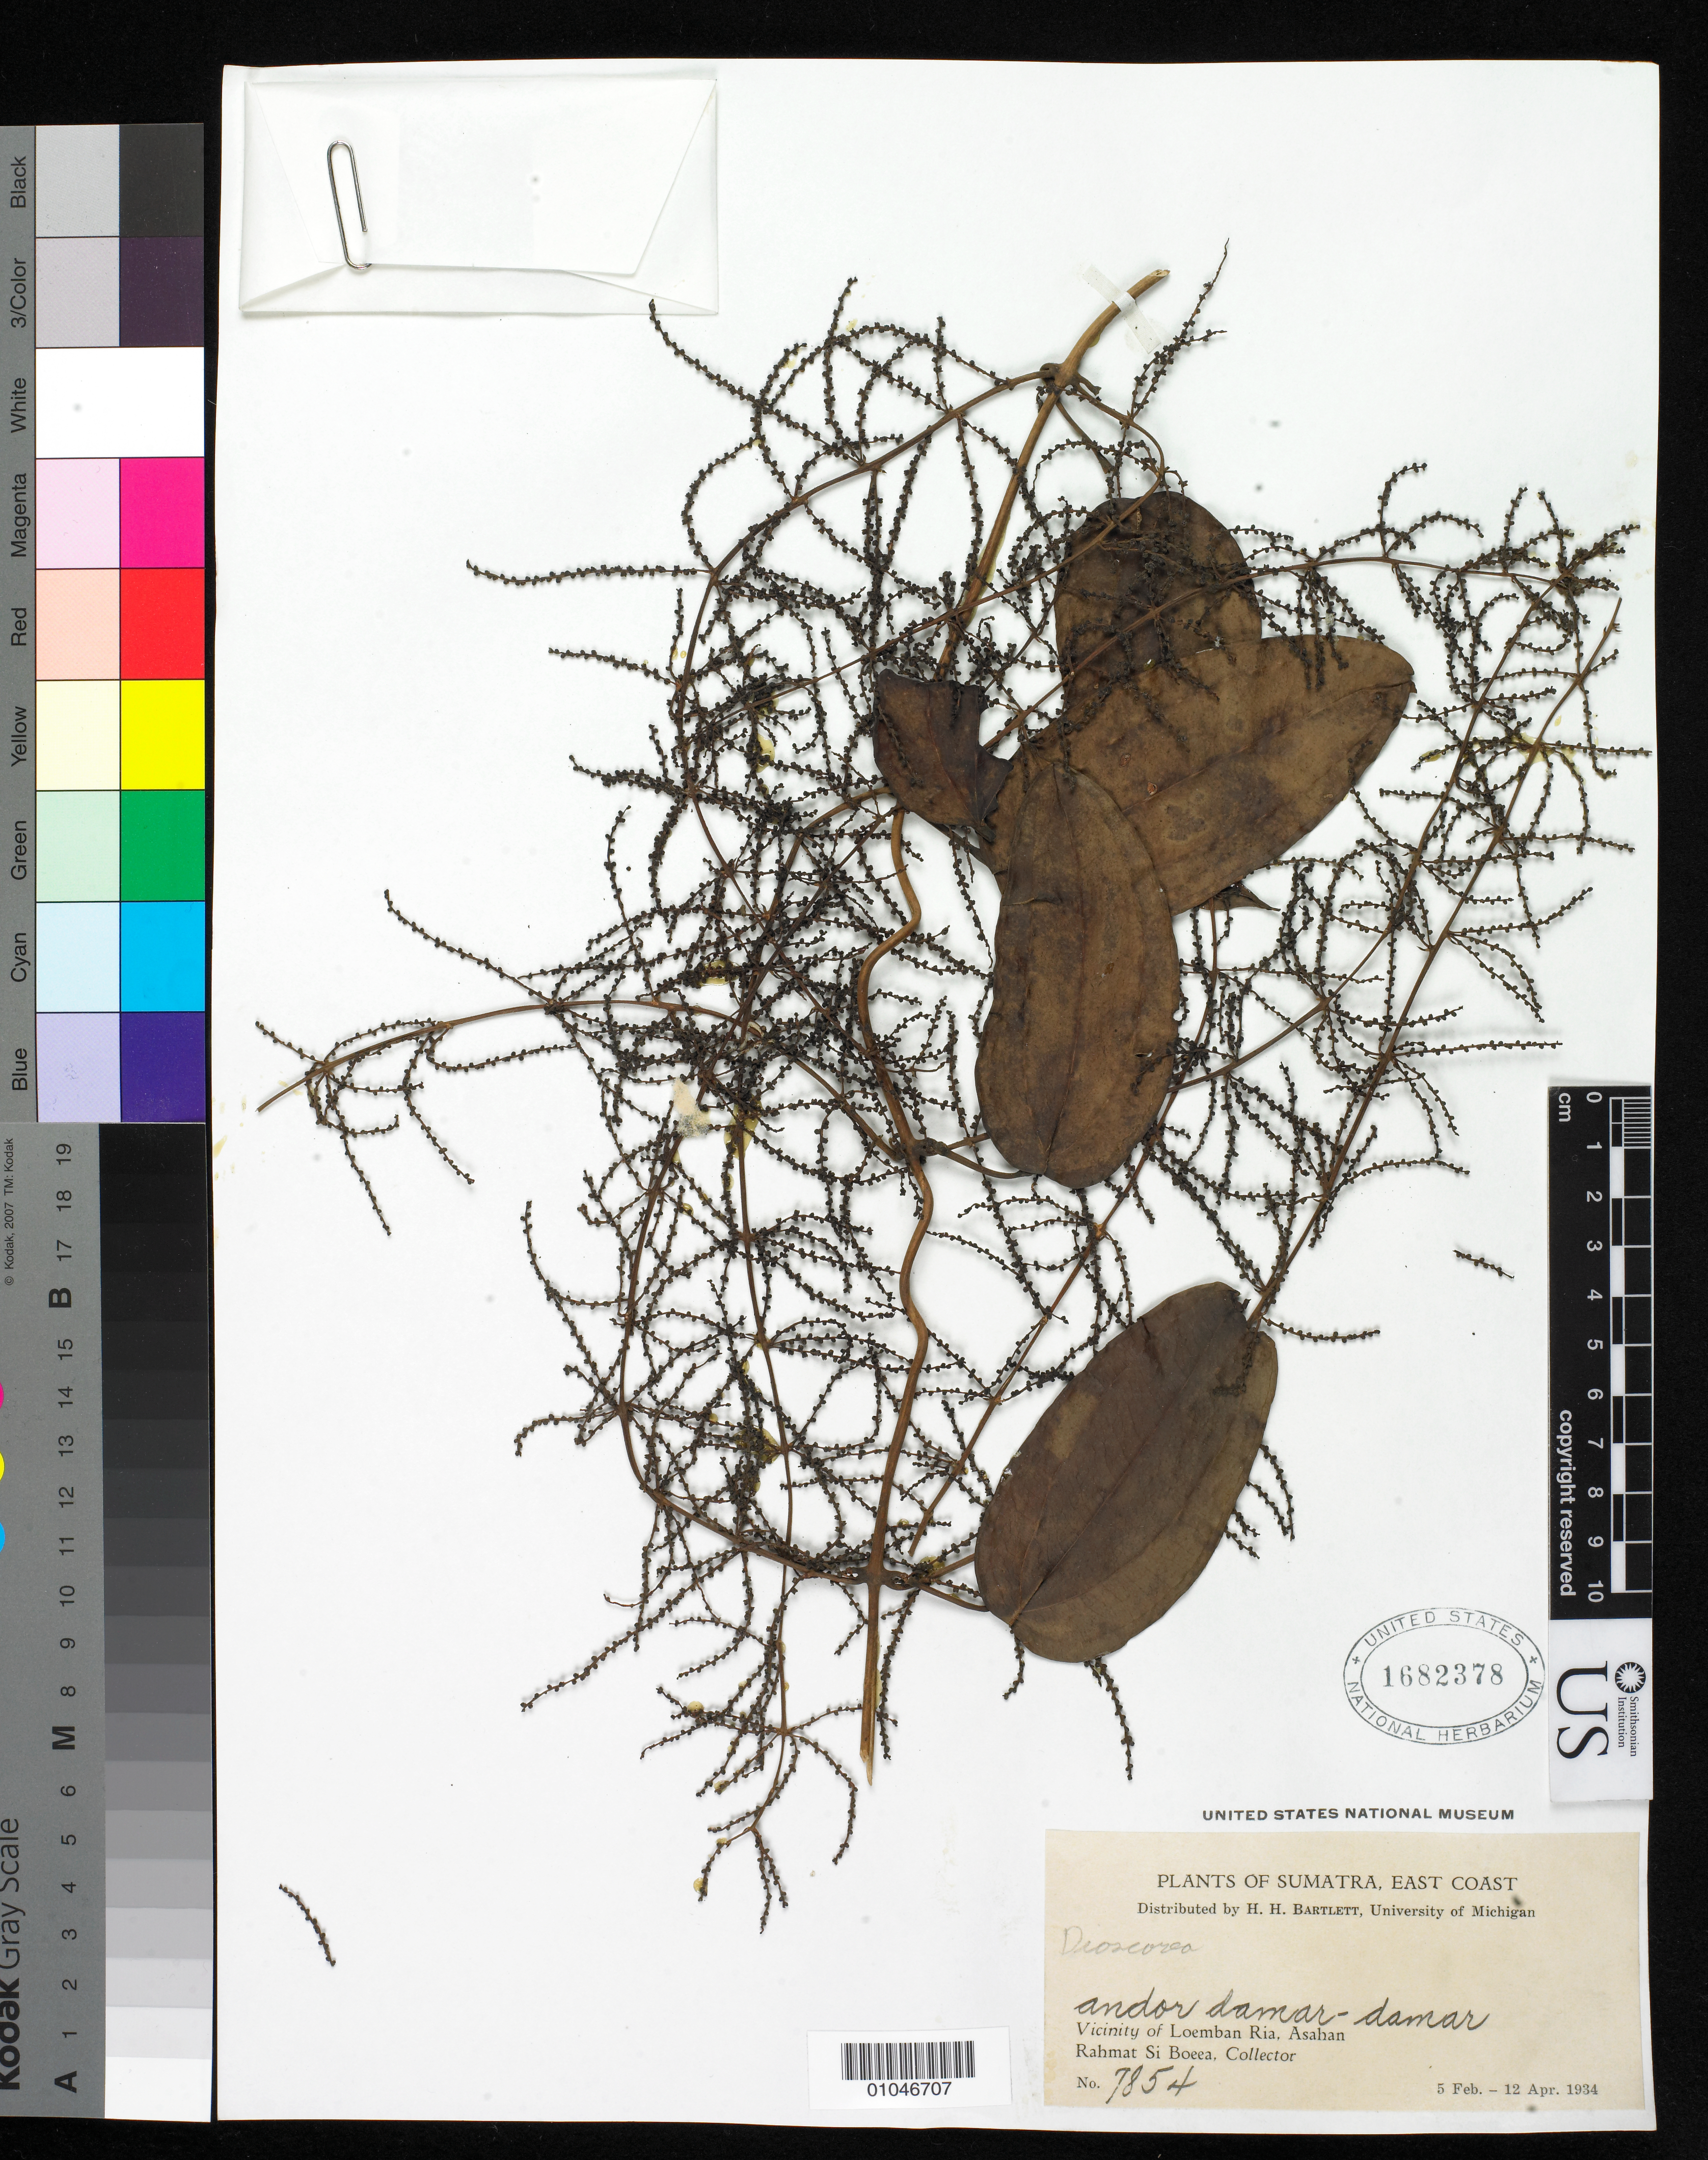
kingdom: Plantae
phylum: Tracheophyta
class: Liliopsida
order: Dioscoreales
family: Dioscoreaceae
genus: Dioscorea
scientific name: Dioscorea sp.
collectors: Rahmat Si Boeea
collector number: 7854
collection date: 1934-09-07/1935-02-04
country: Indonesia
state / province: Sumatra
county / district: Sumatera Utara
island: Sumatra I.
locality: (East Coast) Vicinity of Hoeta Bagasan, Asahan, Sumatra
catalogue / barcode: US 1682378